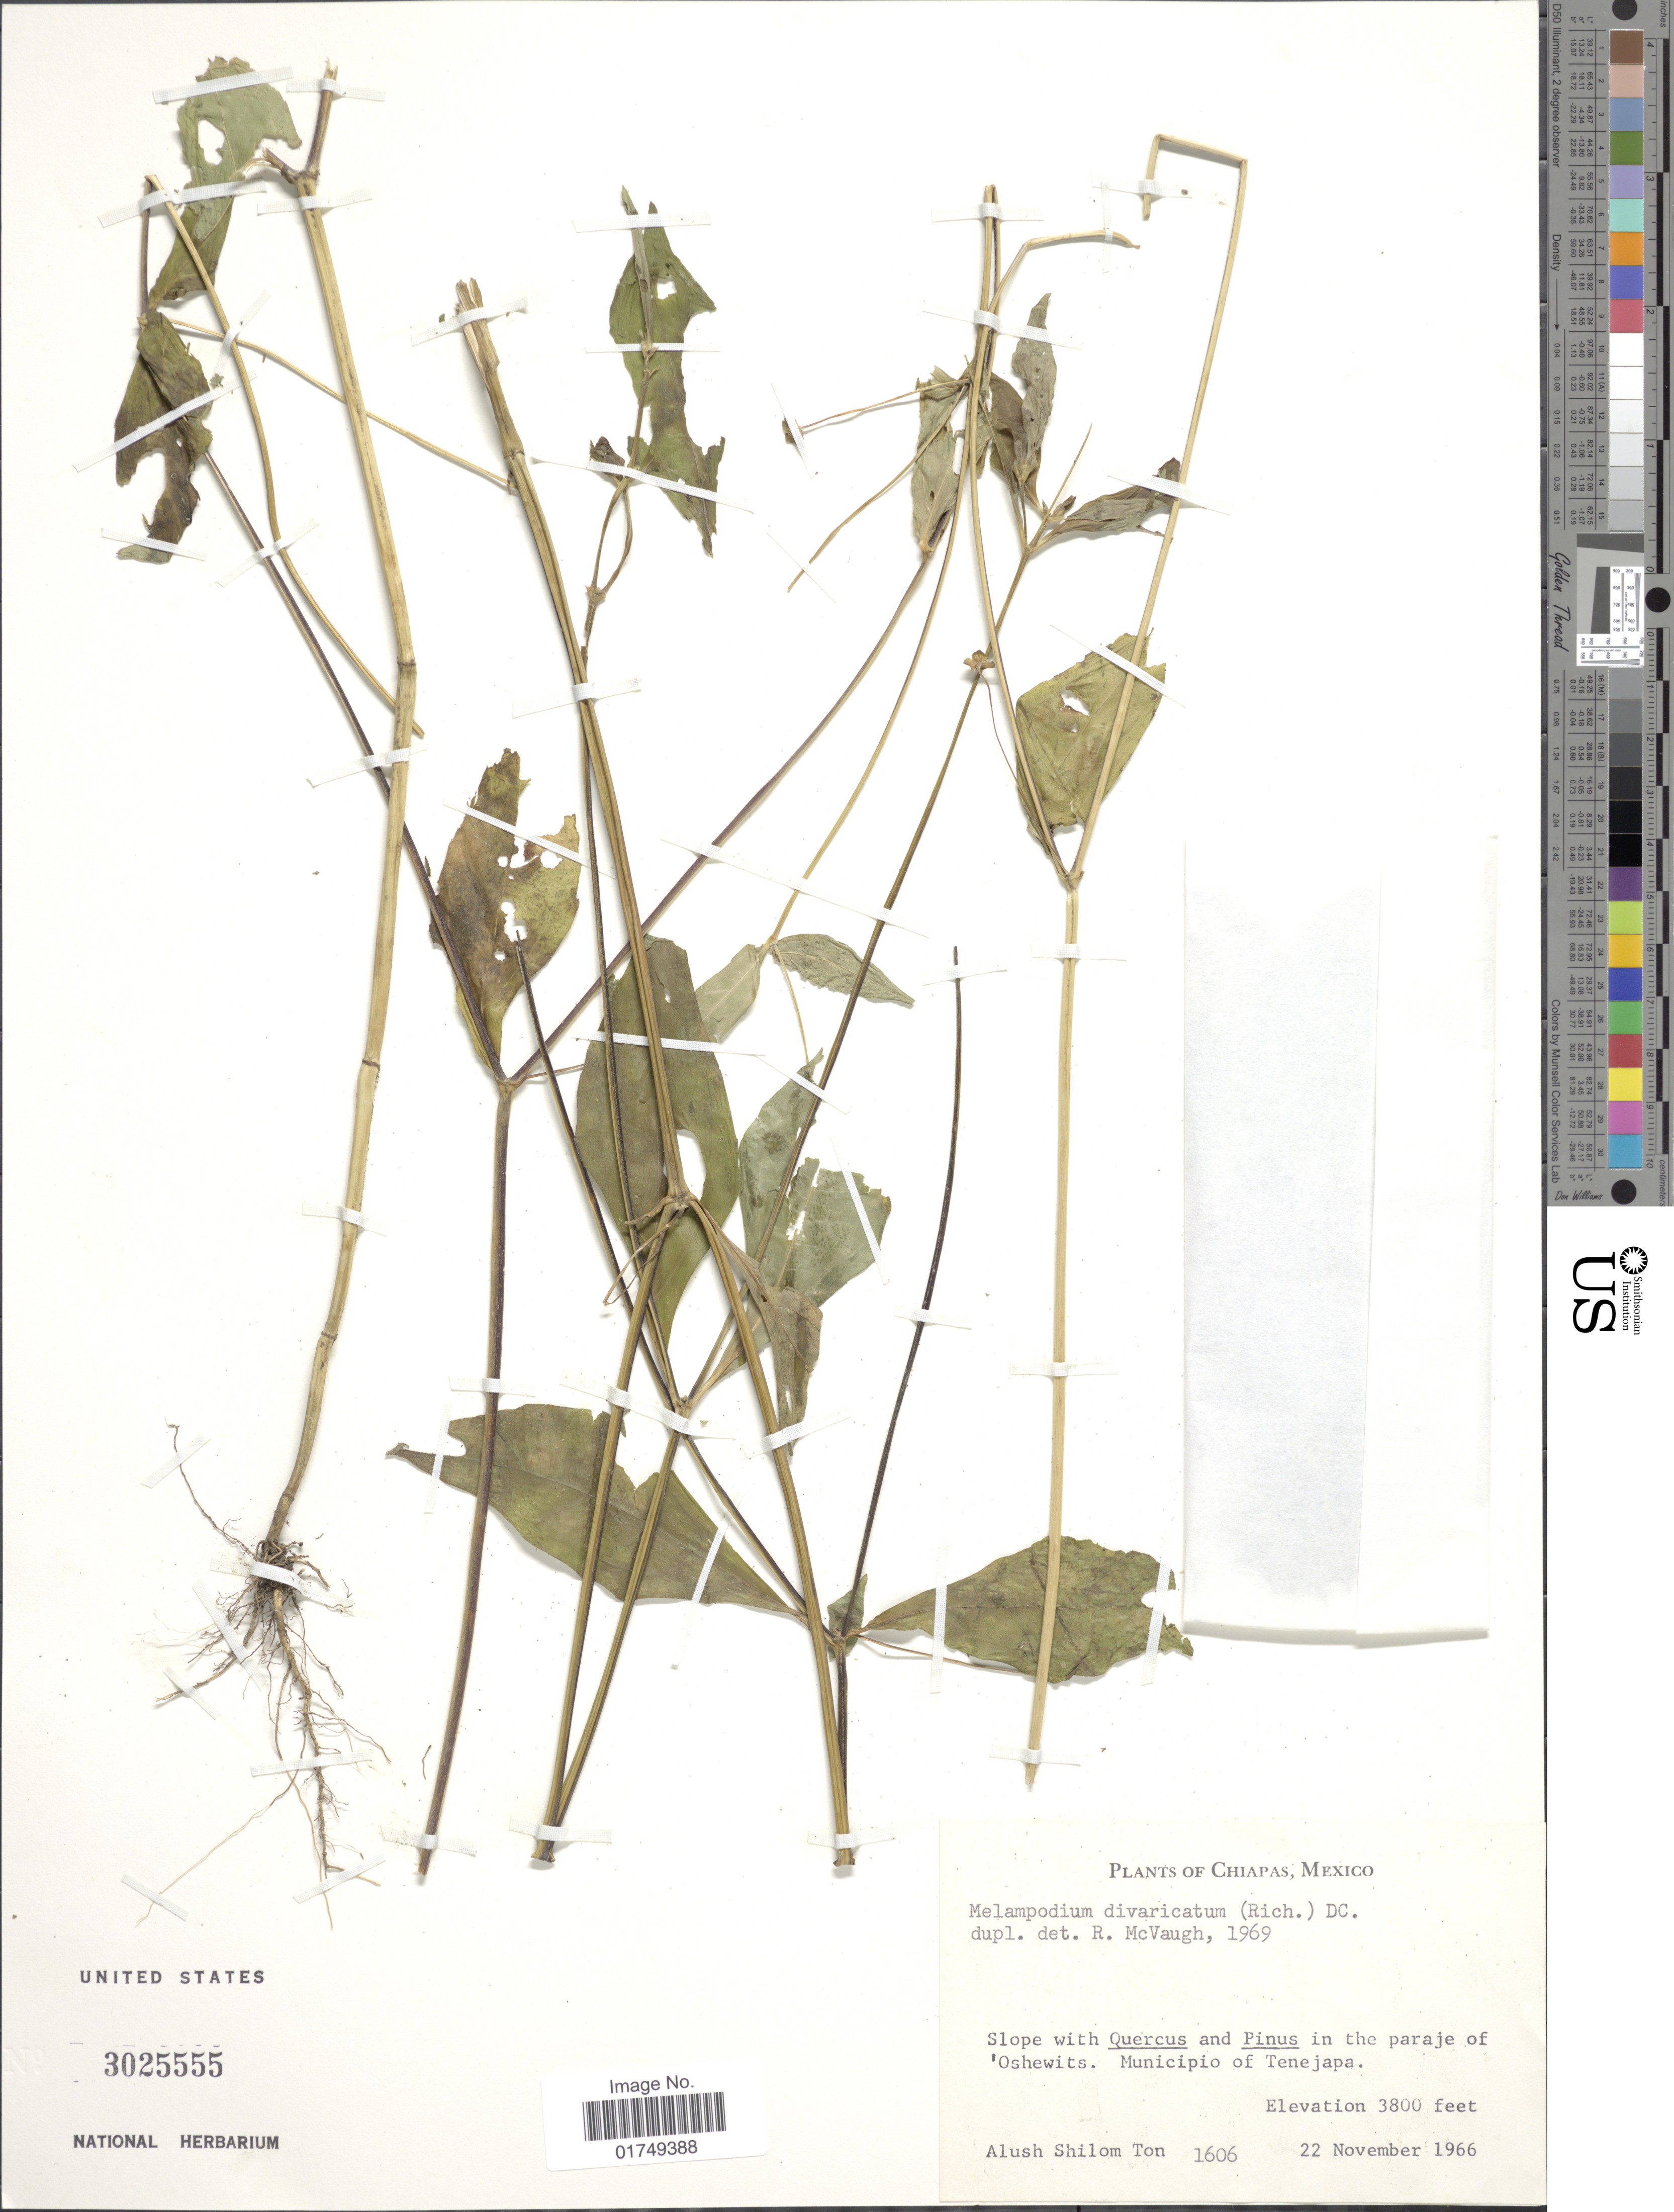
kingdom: Plantae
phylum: Tracheophyta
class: Magnoliopsida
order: Asterales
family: Asteraceae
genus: Melampodium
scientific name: Melampodium divaricatum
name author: (Rich.) DC.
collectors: A. M. Ton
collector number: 1606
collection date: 1966-11-22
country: Mexico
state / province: Chiapas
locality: Paraje of Oshewits, Municipio of Tenejapa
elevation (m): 1158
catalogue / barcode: US 3025555